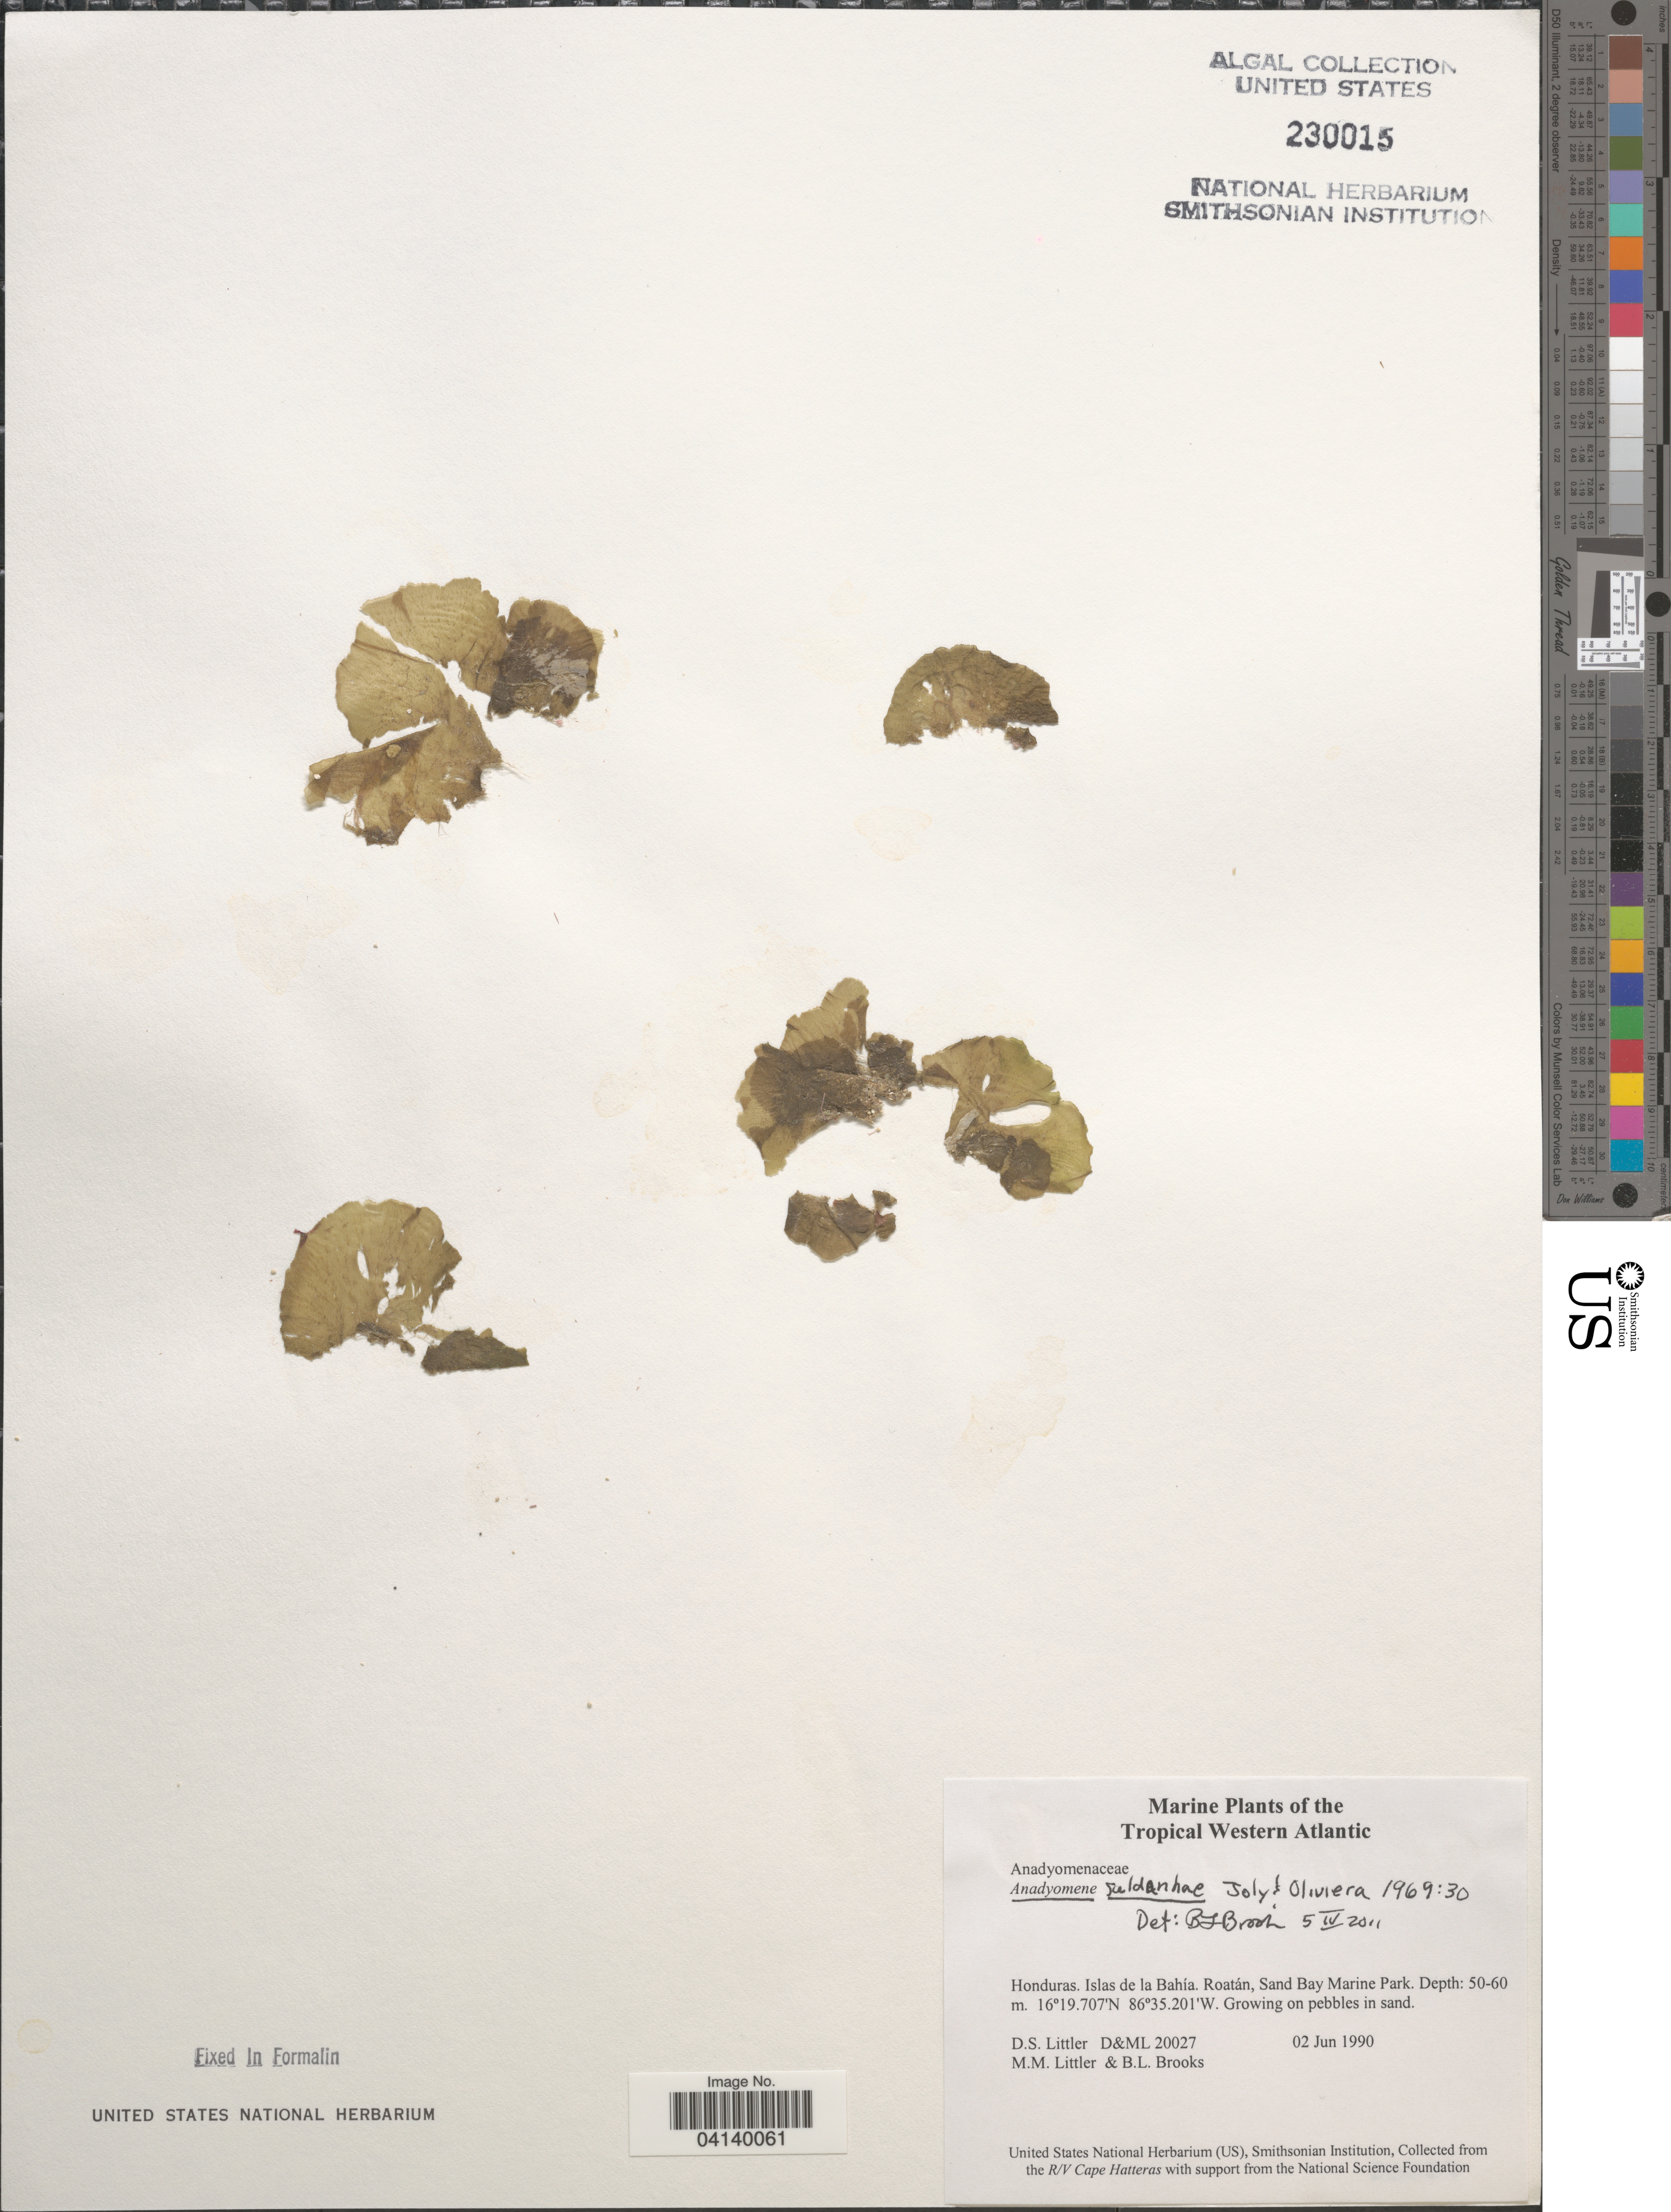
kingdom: Plantae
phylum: Chlorophyta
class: Ulvophyceae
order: Cladophorales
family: Anadyomenaceae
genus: Anadyomene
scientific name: Anadyomene saldanhae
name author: A.B. Joly & E.C. Oliveira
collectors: D. S. Littler & B. Brooks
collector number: D&ML20027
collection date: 1990-06-02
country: Honduras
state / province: Islas de la Bahía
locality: Tropical Western Atlantic. Roatán, Sand Bay Marine Park.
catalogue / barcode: US 230015